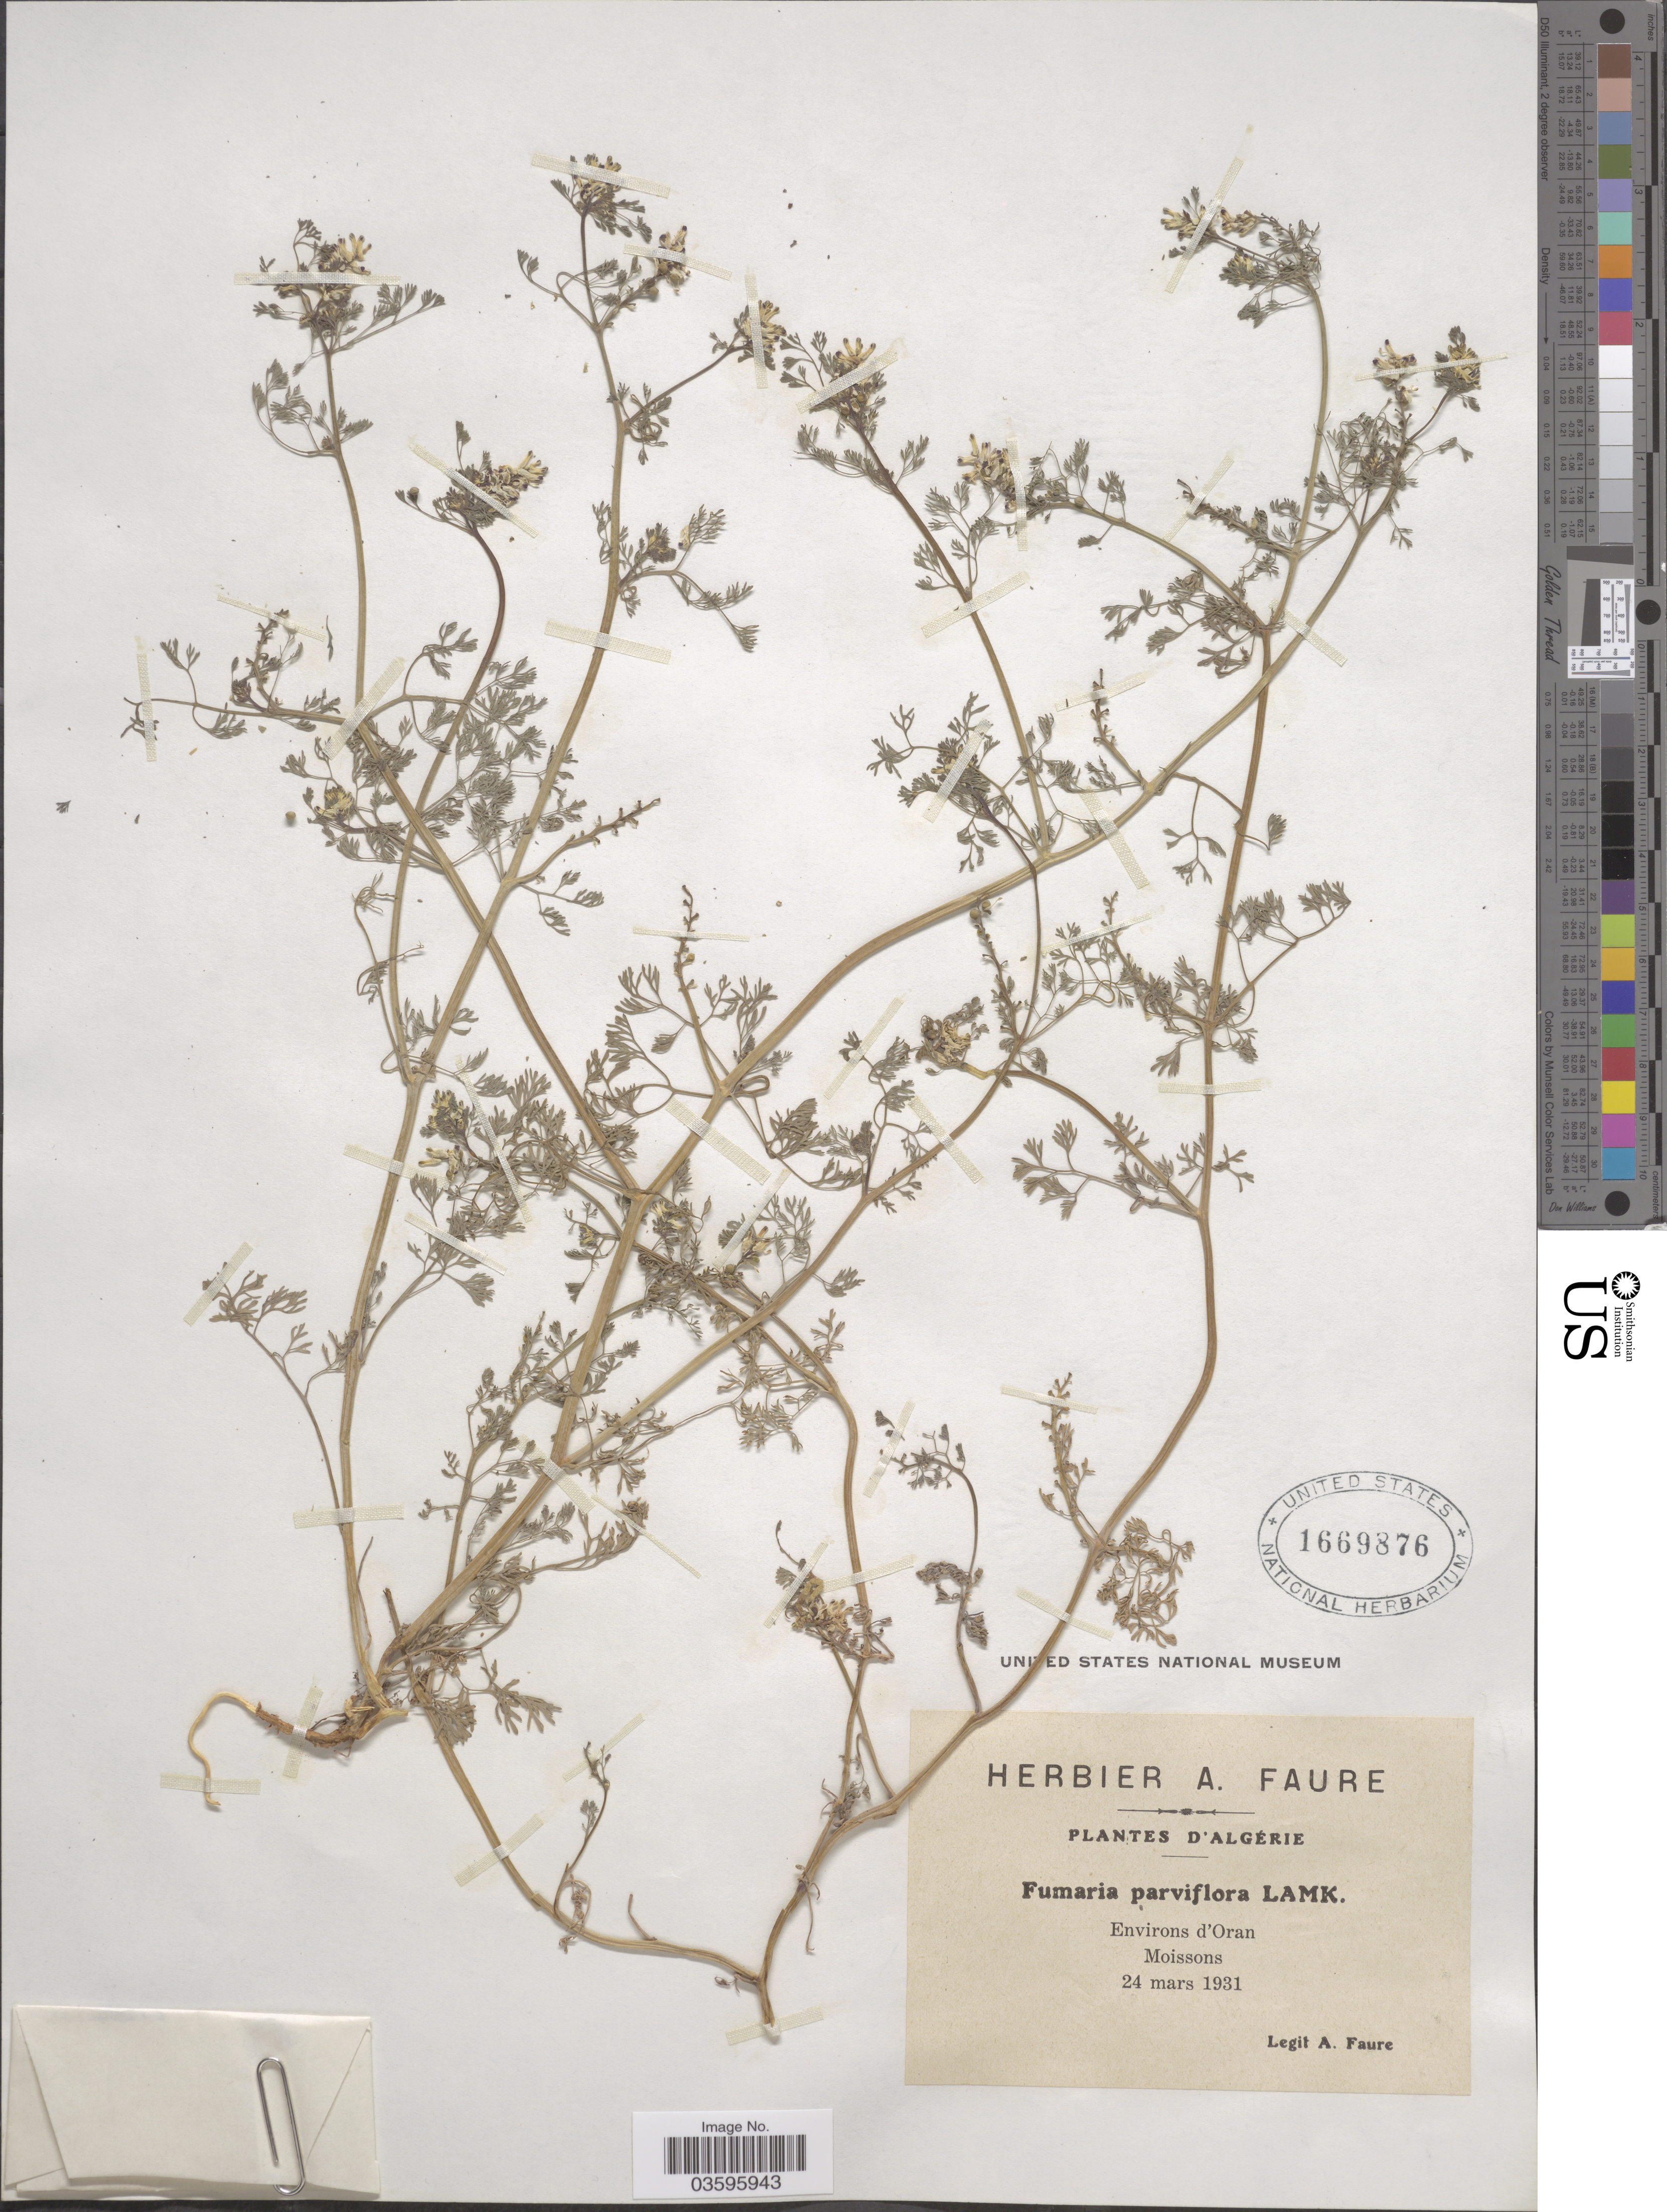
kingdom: Plantae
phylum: Tracheophyta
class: Magnoliopsida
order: Ranunculales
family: Papaveraceae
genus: Fumaria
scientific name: Fumaria parviflora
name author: Lam.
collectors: A. Faure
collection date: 1931-03-24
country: Algeria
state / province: Oran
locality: Environs d'Oran. Moissons.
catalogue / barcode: US 1669876